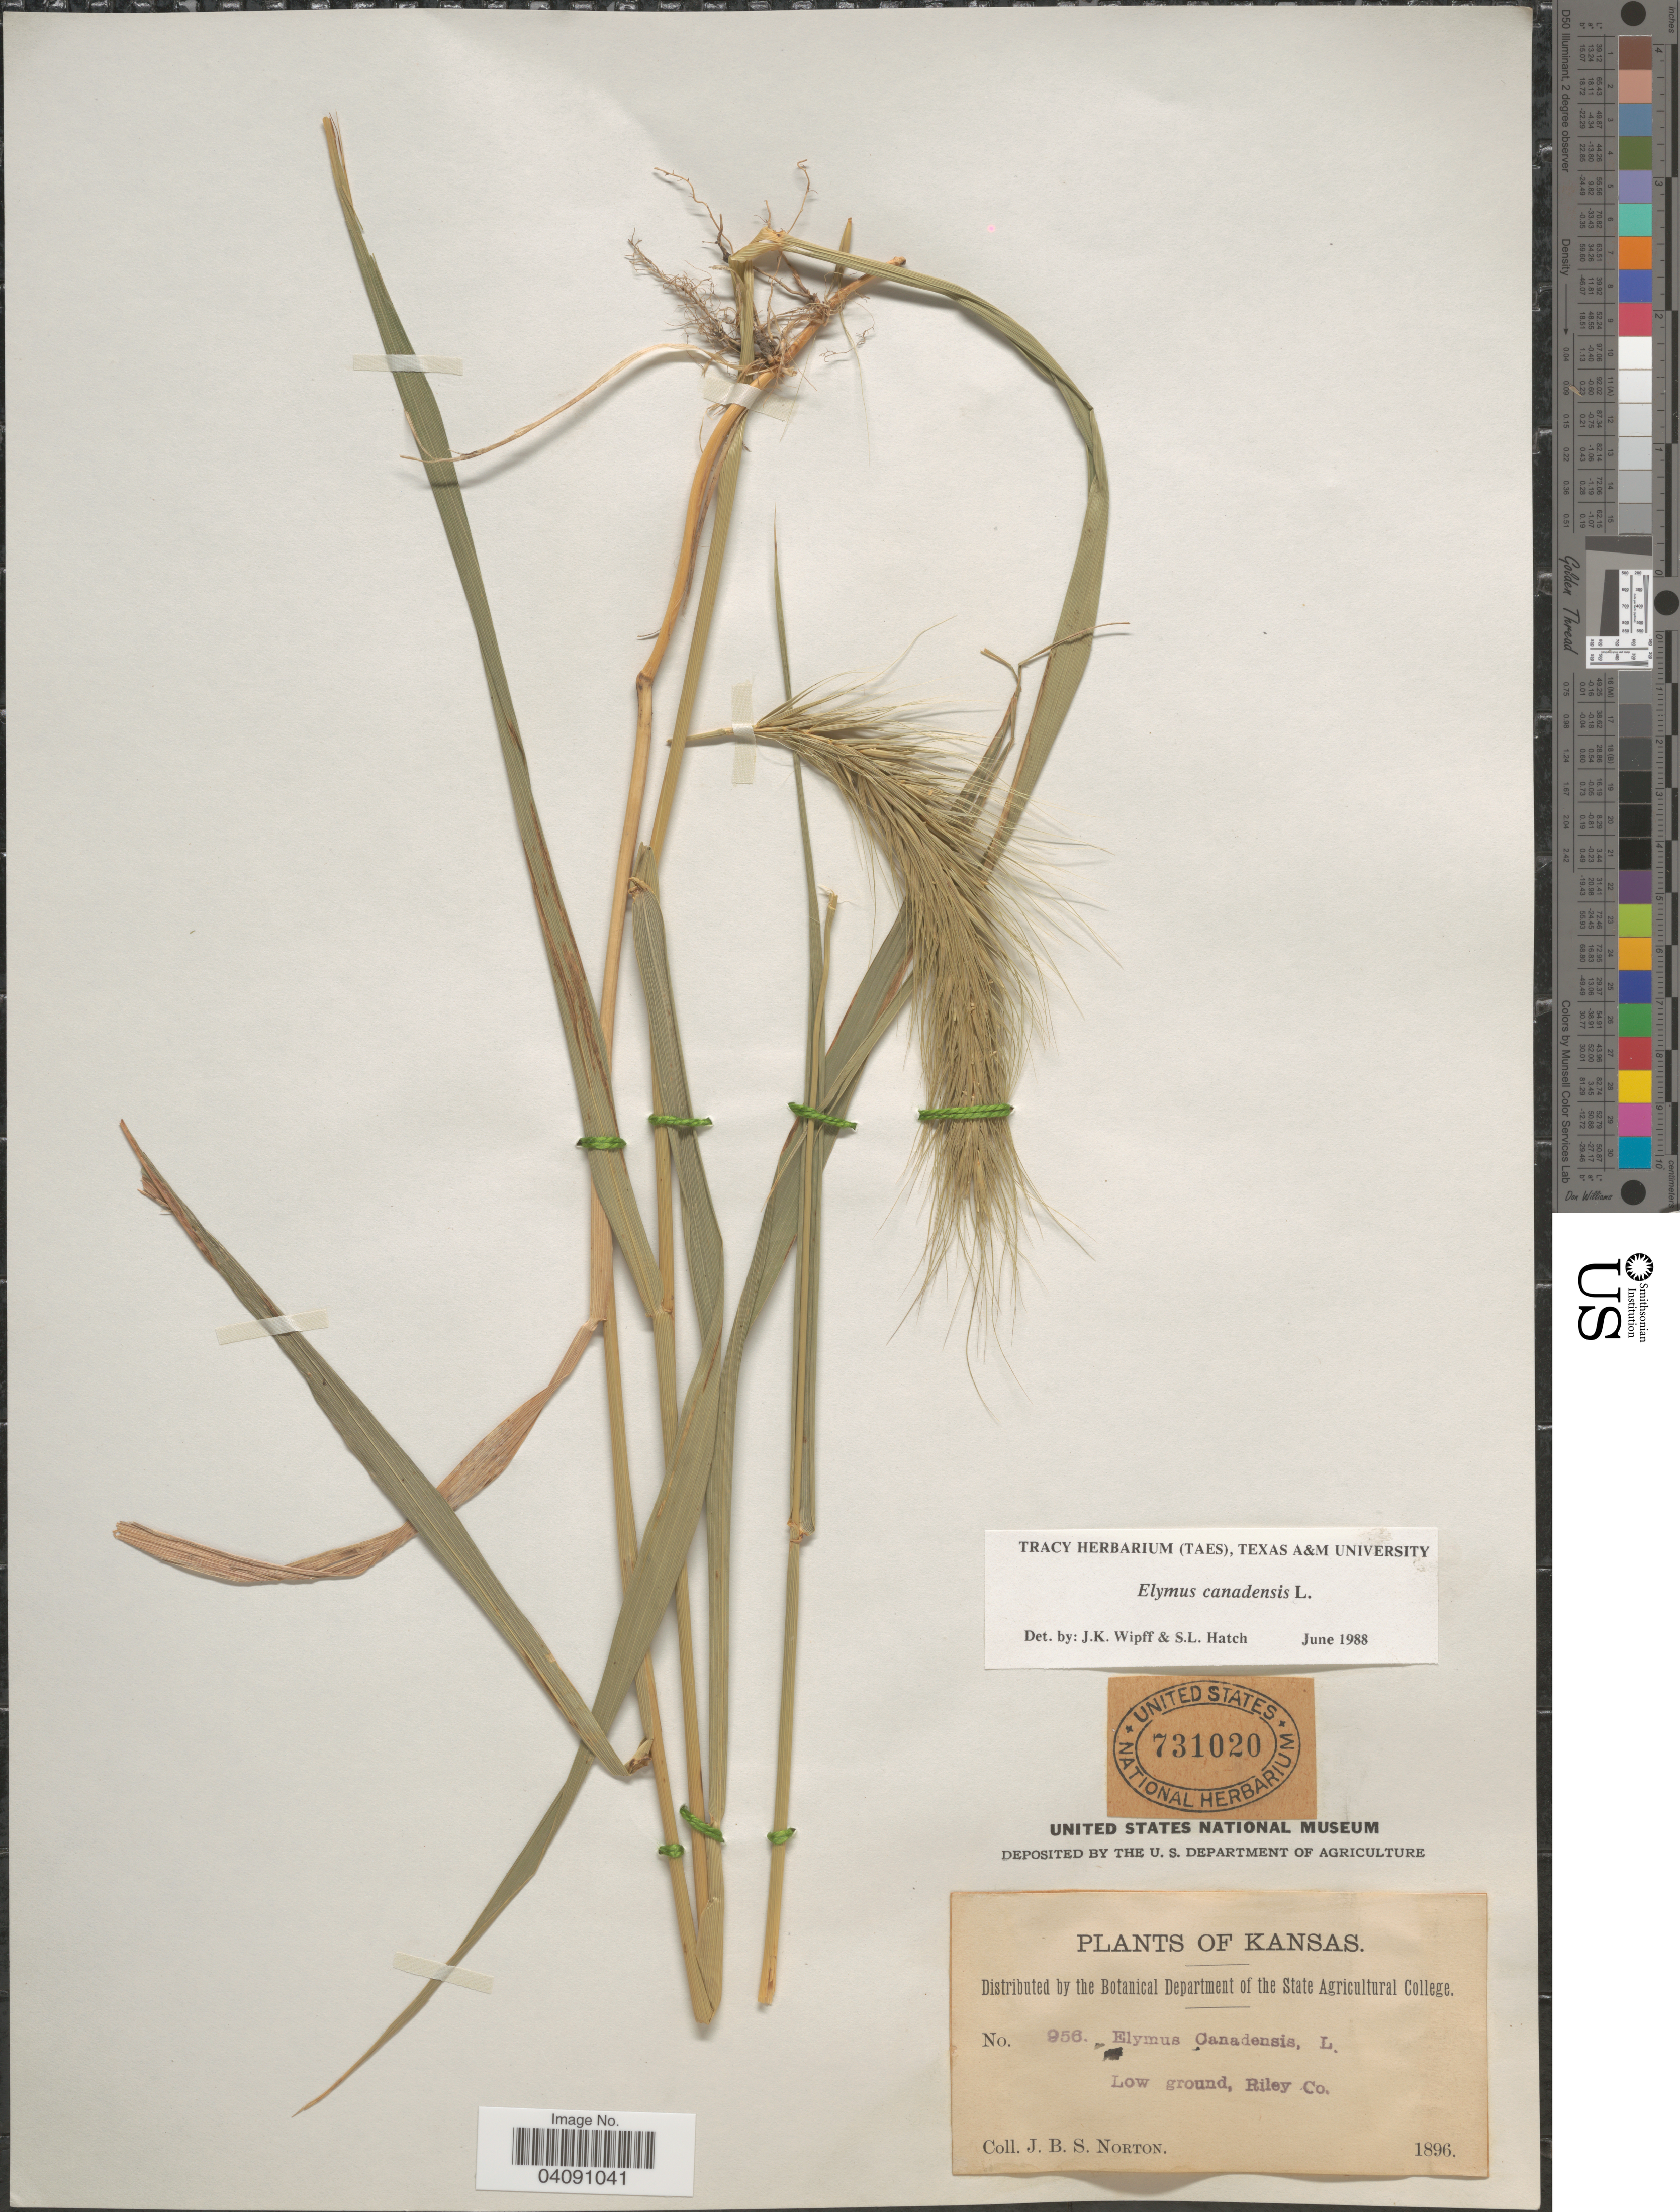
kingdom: Plantae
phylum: Tracheophyta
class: Liliopsida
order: Poales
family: Poaceae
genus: Elymus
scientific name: Elymus canadensis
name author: L.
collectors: J. B. S. Norton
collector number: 956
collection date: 1896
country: United States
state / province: Kansas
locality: Low ground, Riley Co.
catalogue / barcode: US 731020